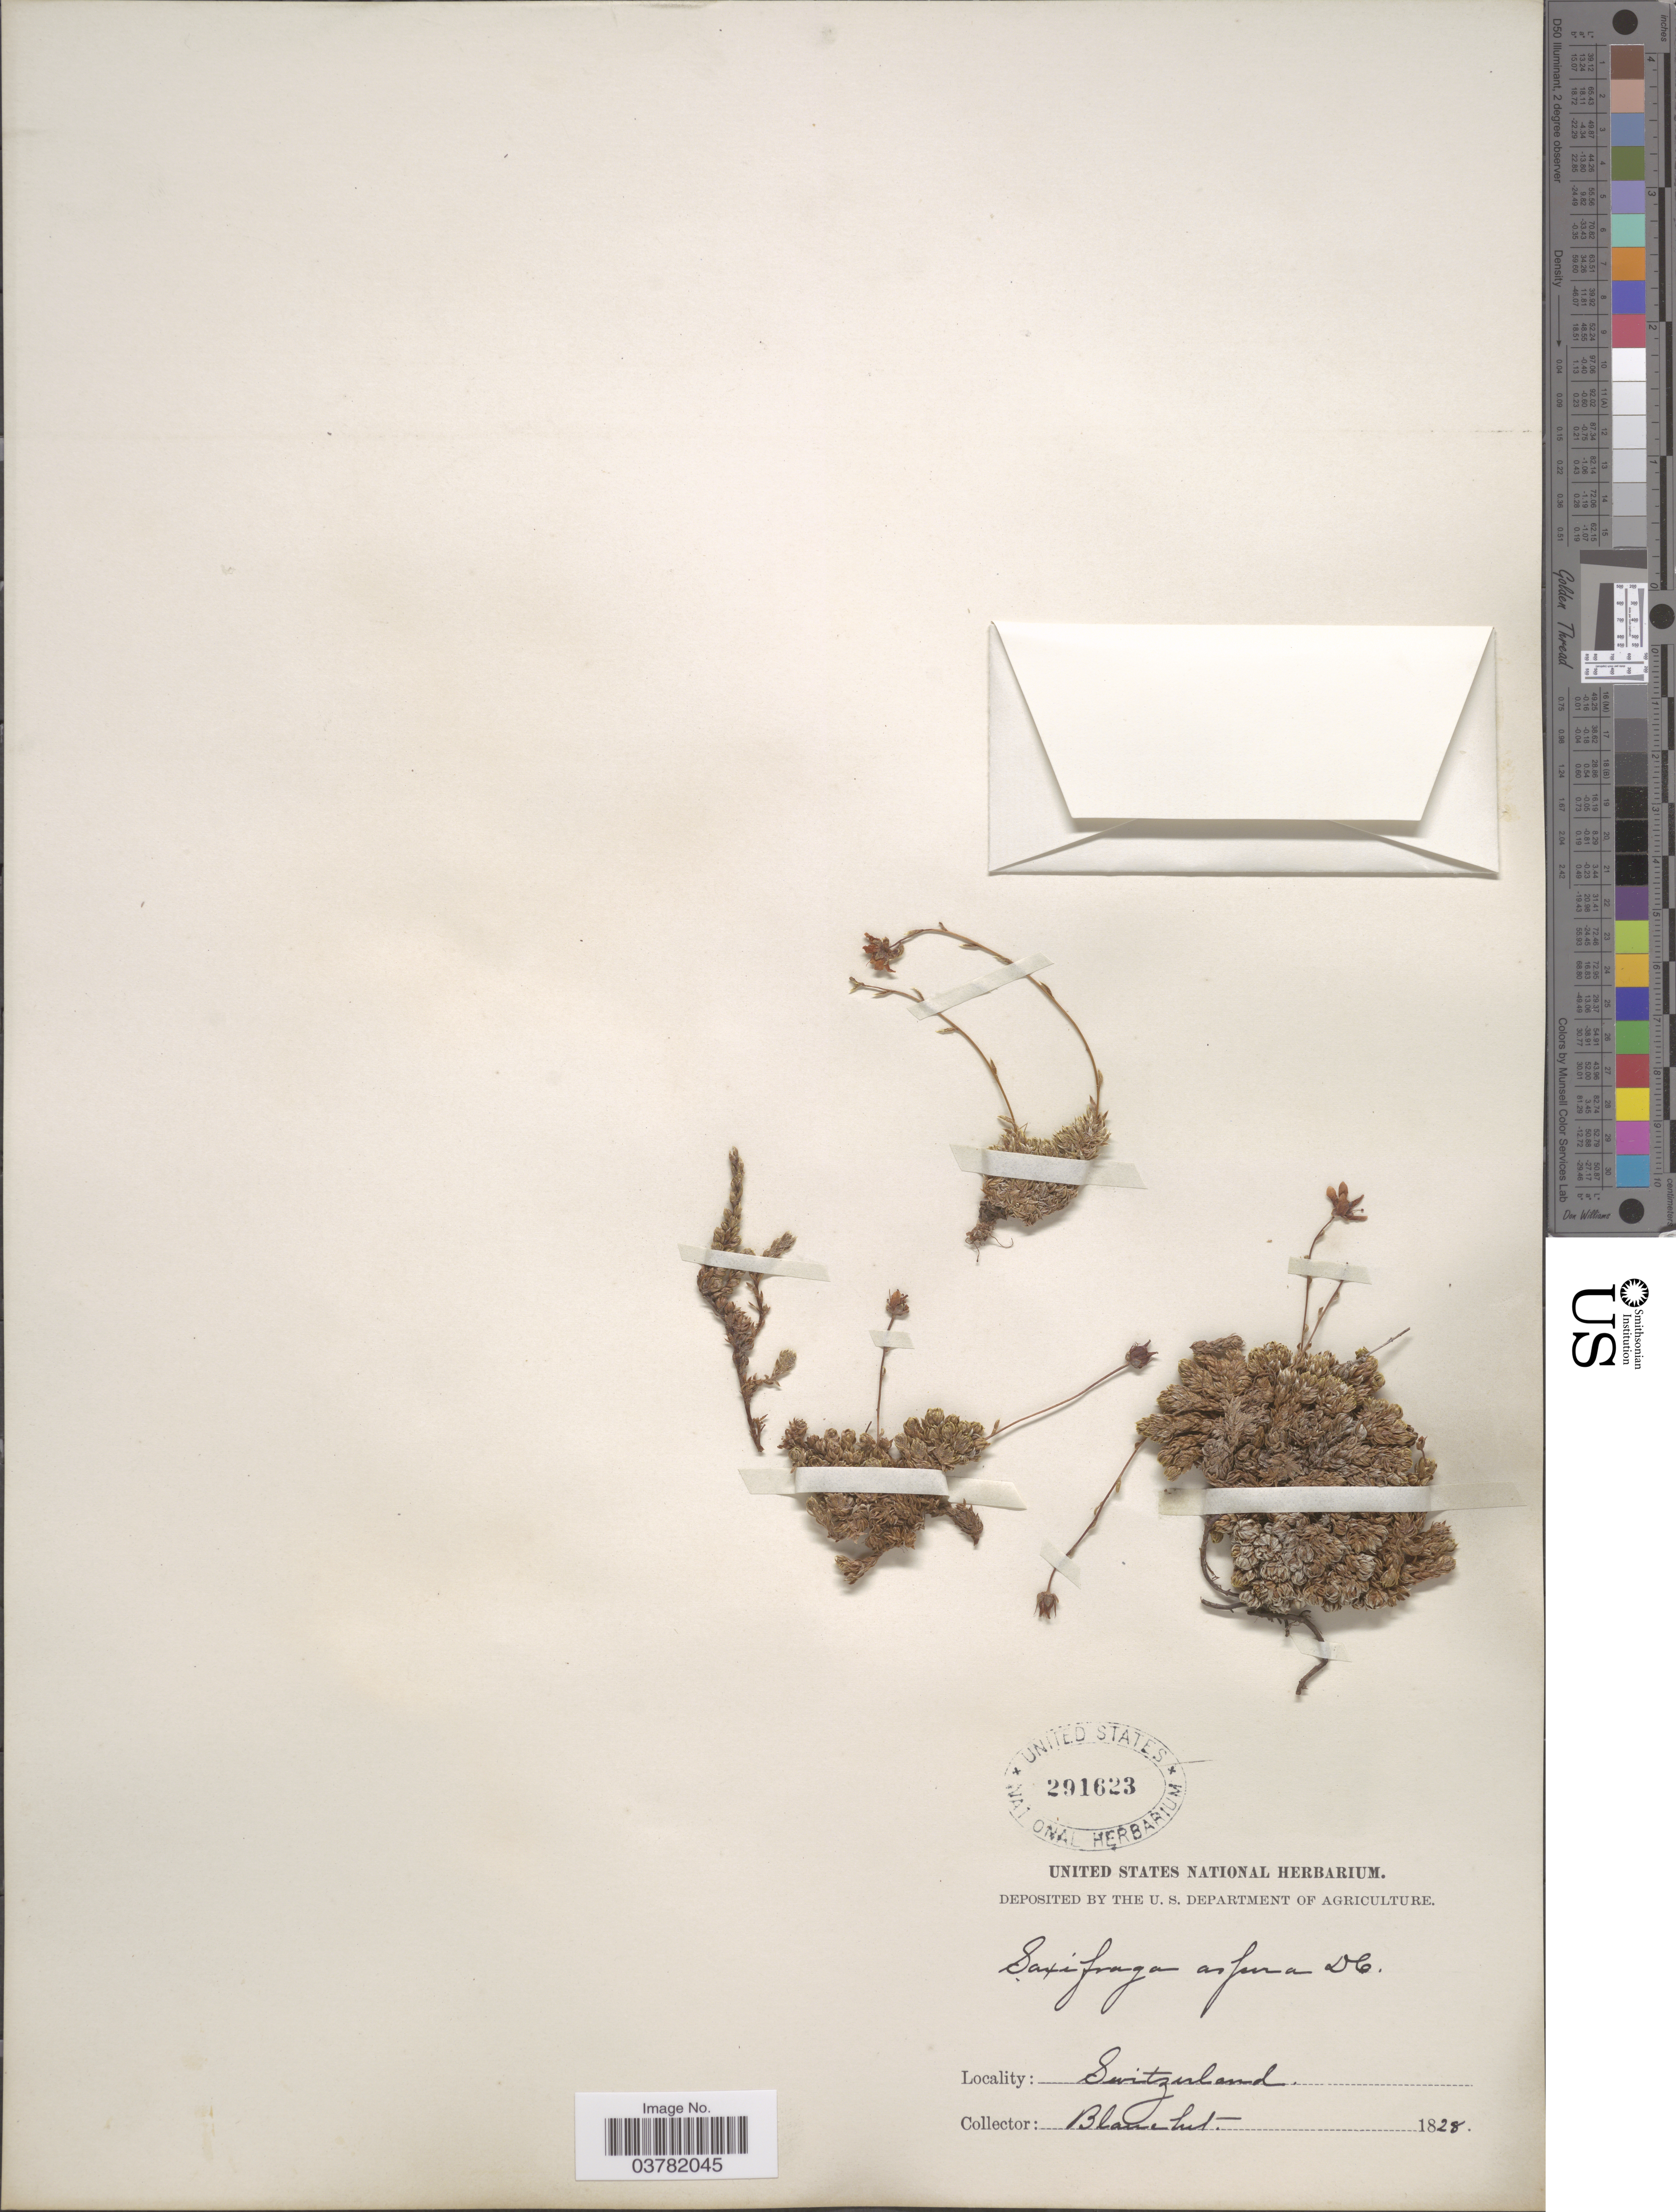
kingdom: Plantae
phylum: Tracheophyta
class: Magnoliopsida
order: Saxifragales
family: Saxifragaceae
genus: Saxifraga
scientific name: Saxifraga aspera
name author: L.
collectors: -. Blanchet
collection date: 1828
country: Switzerland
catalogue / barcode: US 291623